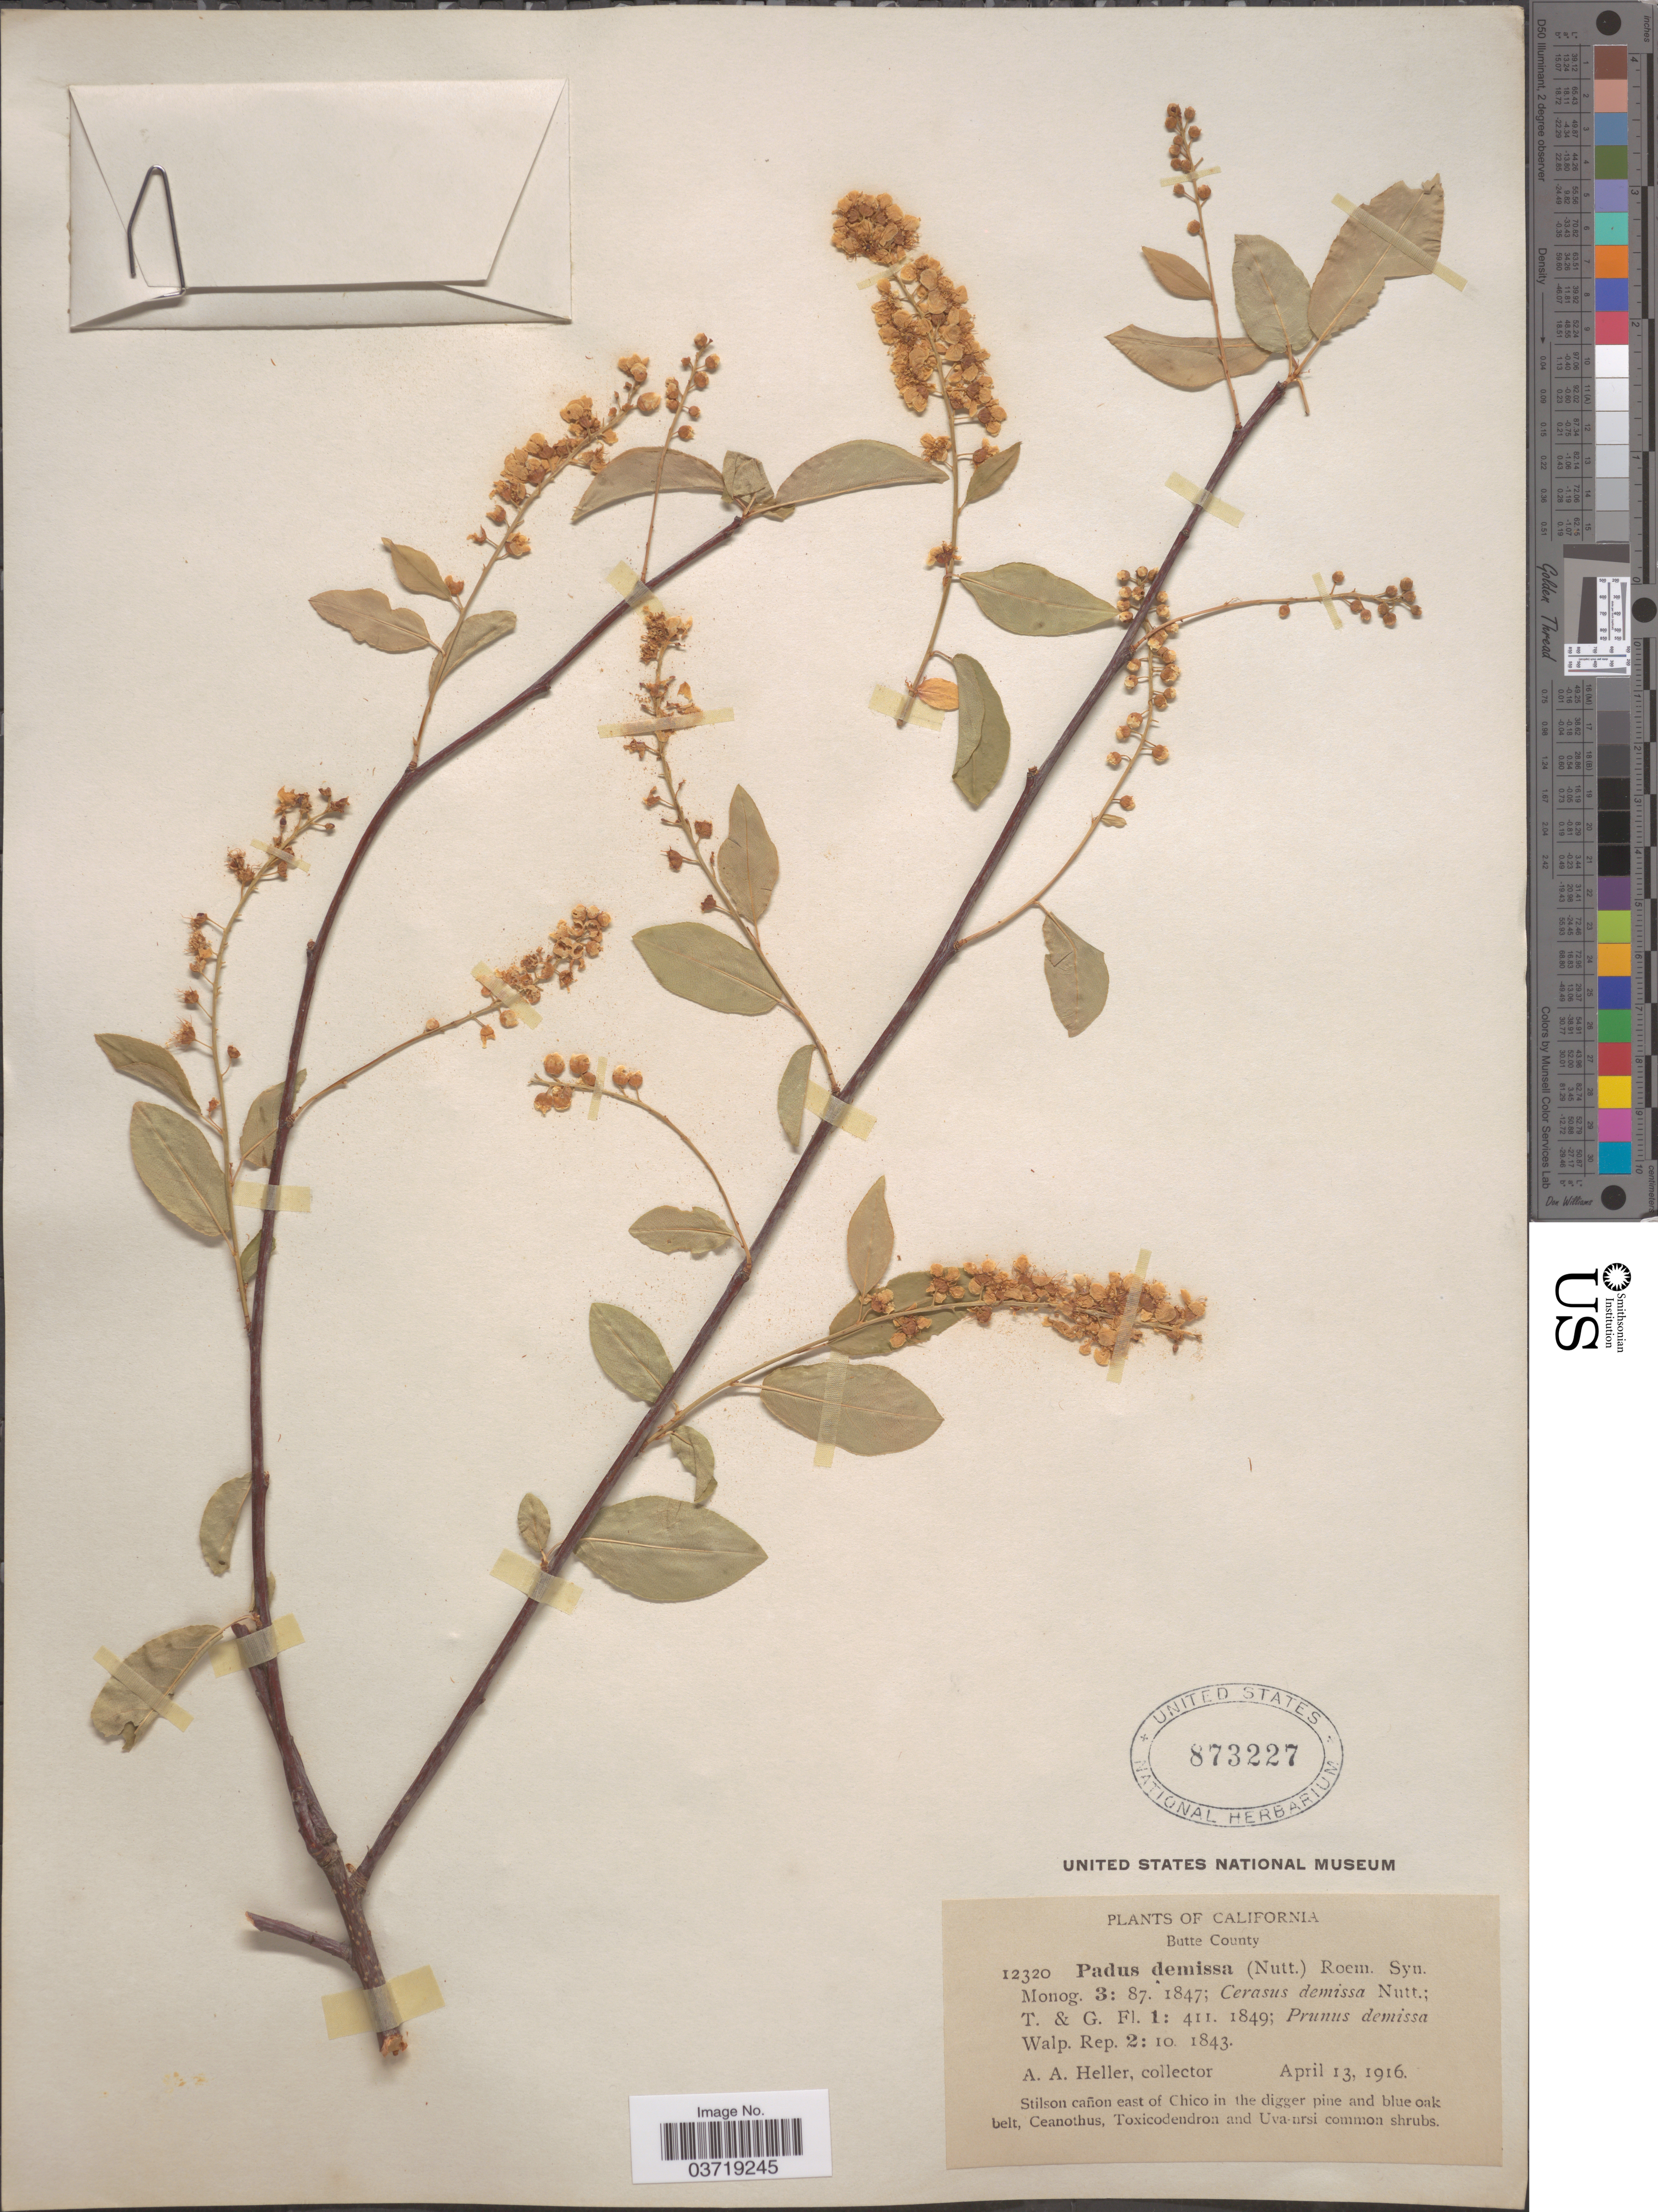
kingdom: Plantae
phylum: Tracheophyta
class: Magnoliopsida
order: Rosales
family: Rosaceae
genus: Prunus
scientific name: Prunus virginiana var. demissa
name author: (Nutt.) Torr.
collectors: A. A. Heller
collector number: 12320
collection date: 1916-04-13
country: United States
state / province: California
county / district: Butte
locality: Butte County. Stilson cañon east of Chico in the digger pine and blue oak belt.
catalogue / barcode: US 873227